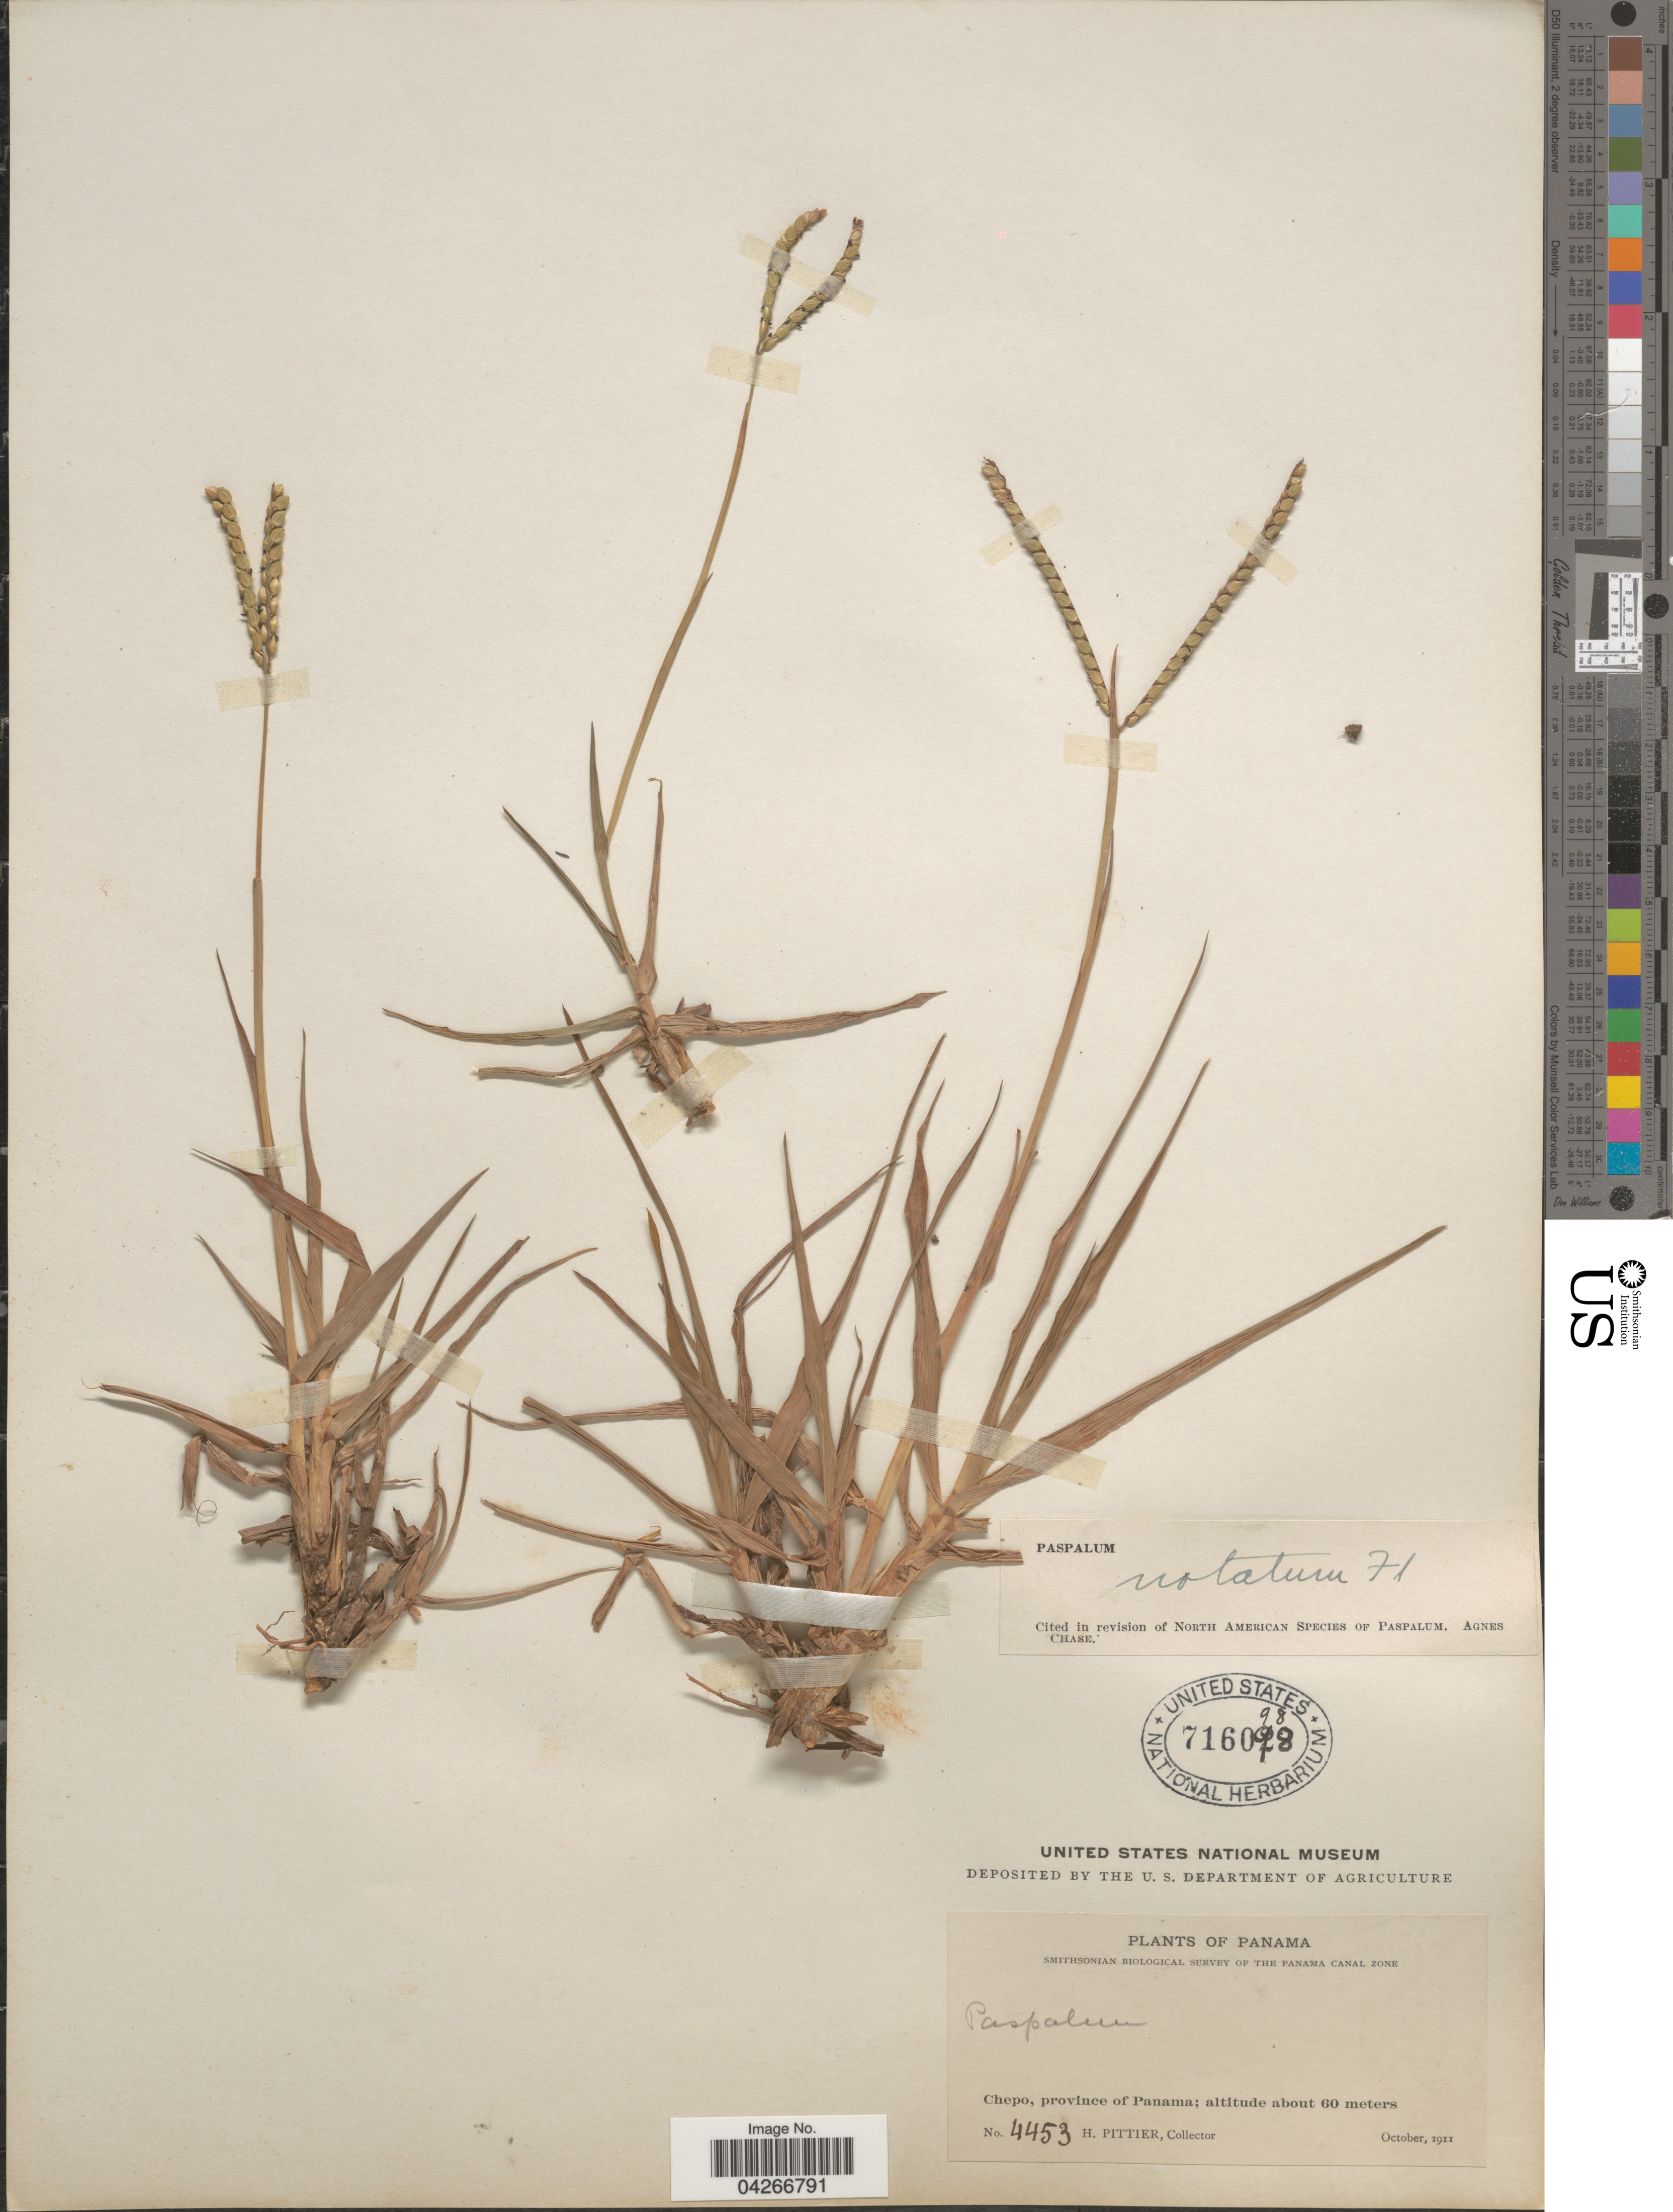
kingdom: Plantae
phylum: Tracheophyta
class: Liliopsida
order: Poales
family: Poaceae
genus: Paspalum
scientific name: Paspalum notatum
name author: Flüggé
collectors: H. F. Pittier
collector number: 4453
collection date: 1911-10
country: Panama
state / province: Panamá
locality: Smithsonian Biological Survey of the Panama Canal Zone. Chepo.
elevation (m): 60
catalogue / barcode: US 716098